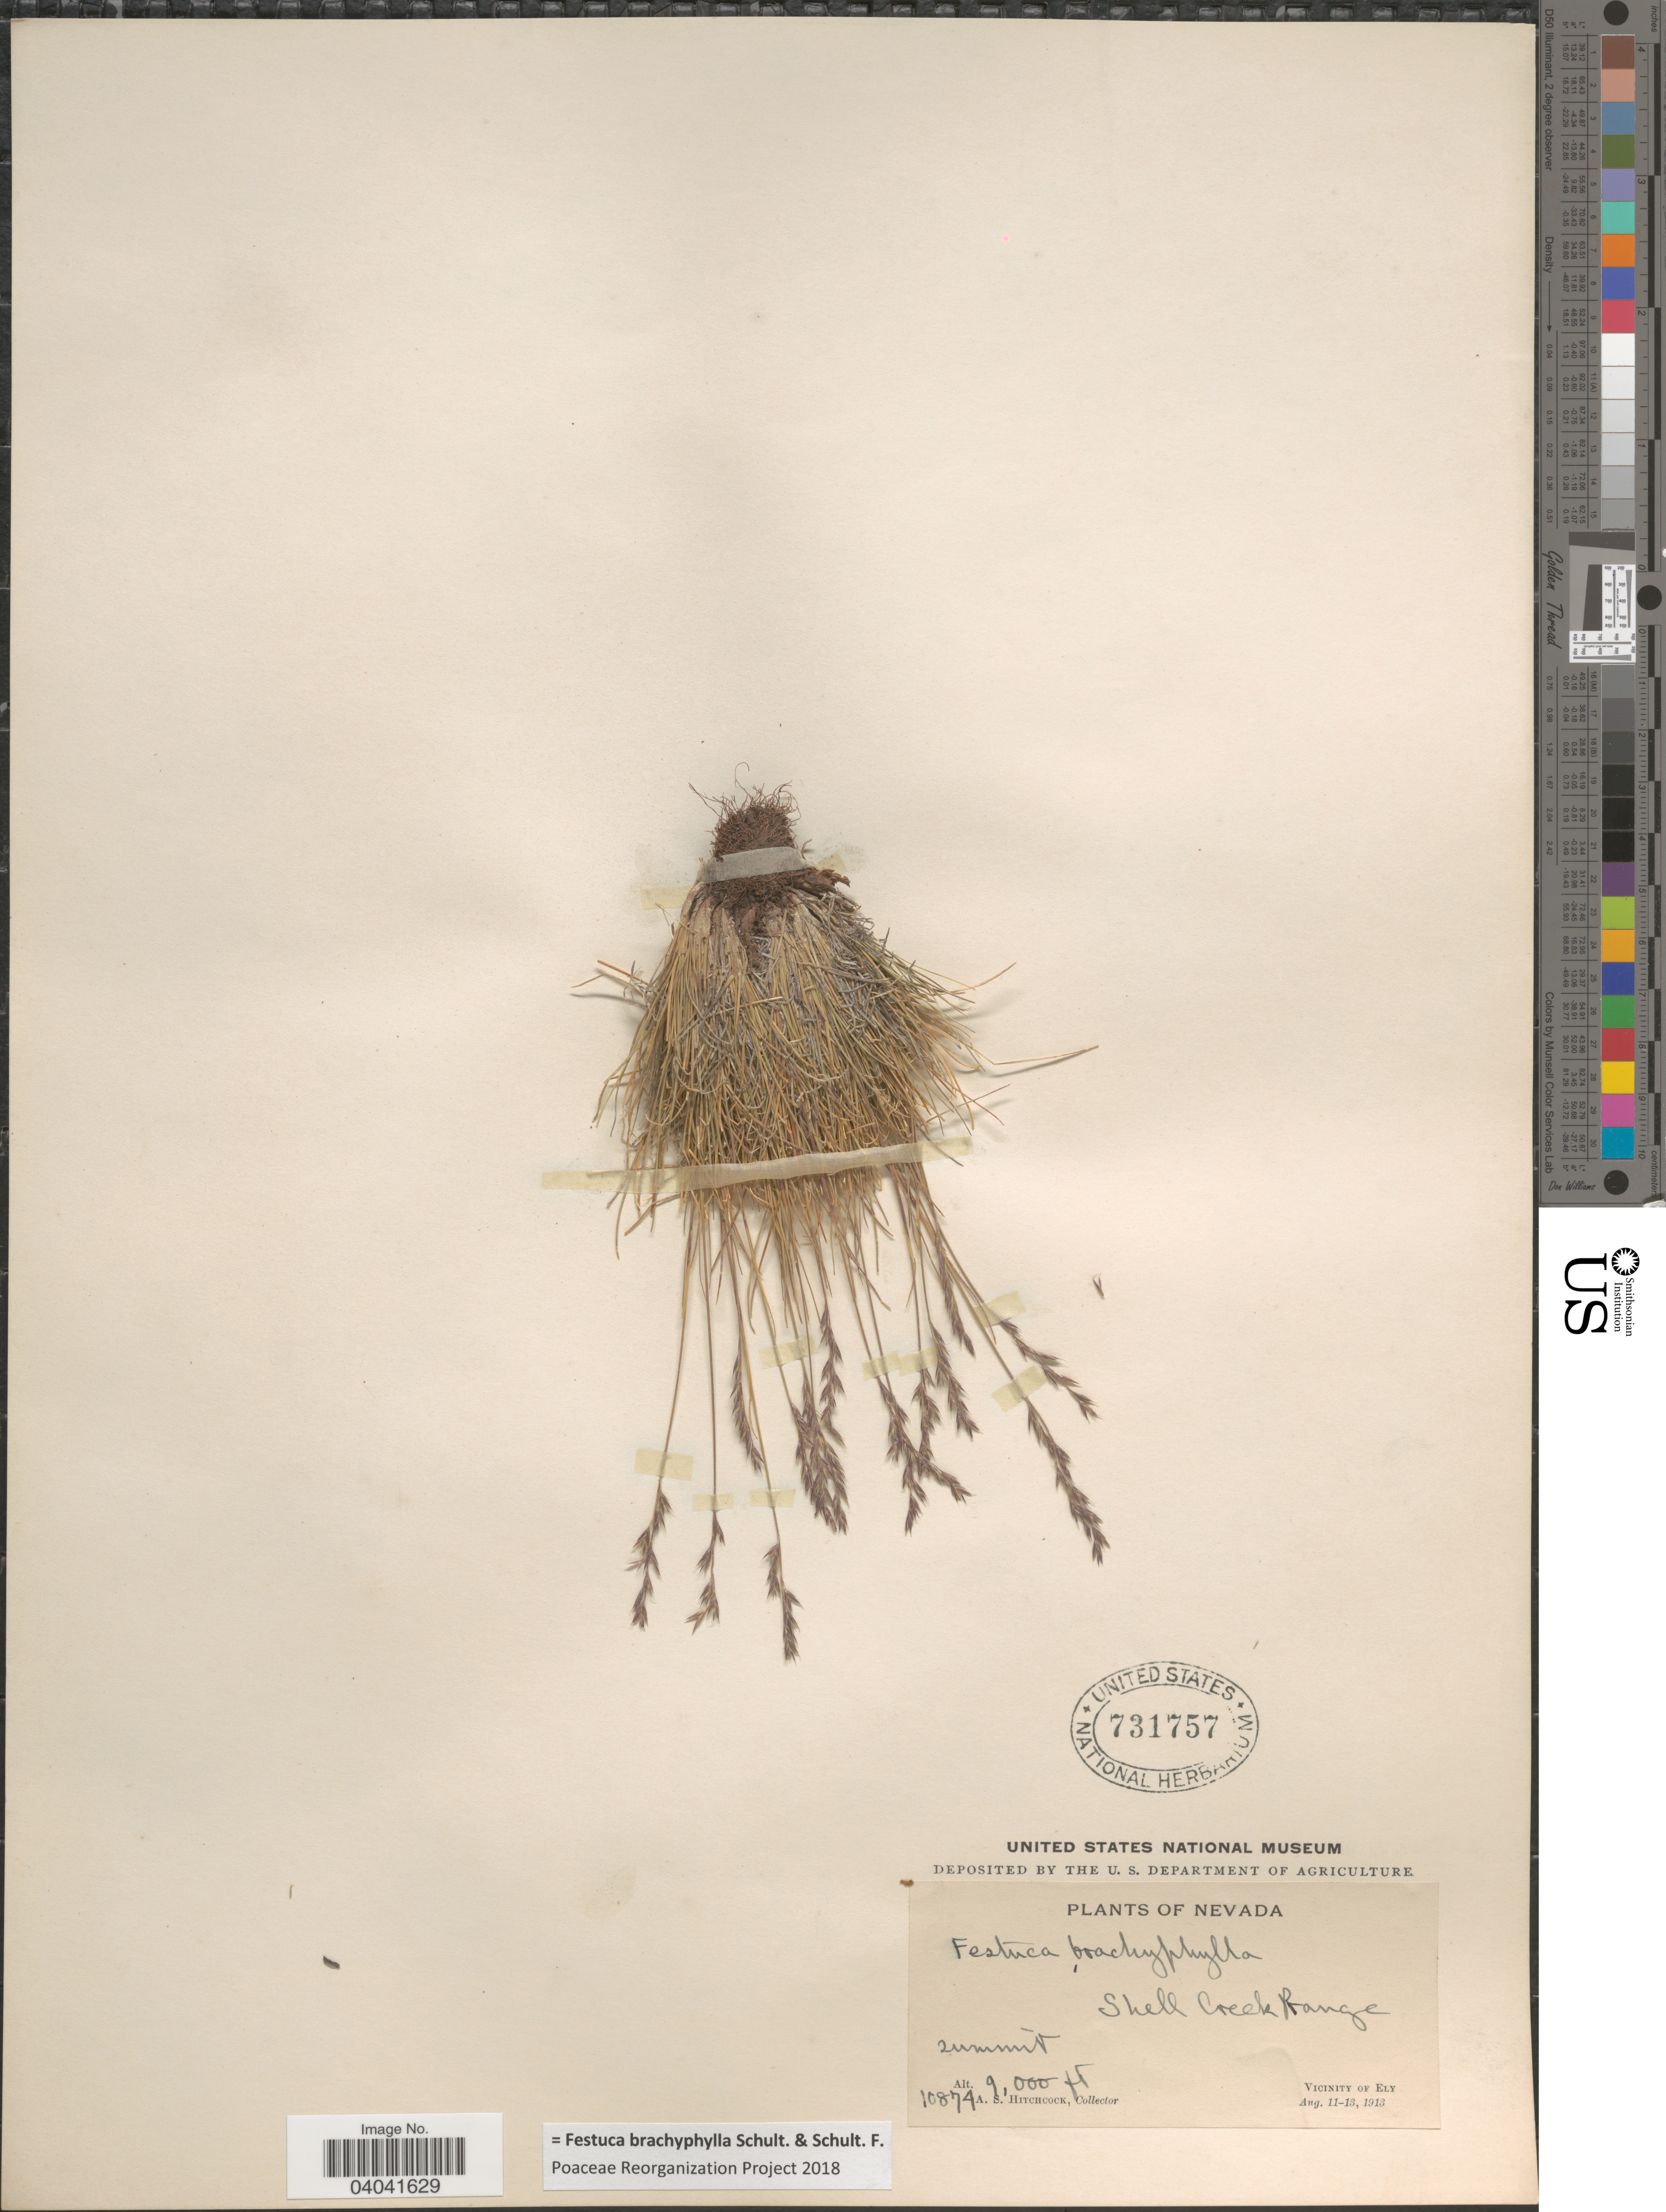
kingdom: Plantae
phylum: Tracheophyta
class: Liliopsida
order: Poales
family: Poaceae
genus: Festuca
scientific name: Festuca brachyphylla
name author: Schult. & Schult. f.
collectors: A. S. Hitchcock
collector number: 10874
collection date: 1913-08-11/1913-08-13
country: United States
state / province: Nevada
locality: Shell Creek Range summit. Vicinity of Ely.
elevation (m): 2743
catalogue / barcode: US 731757